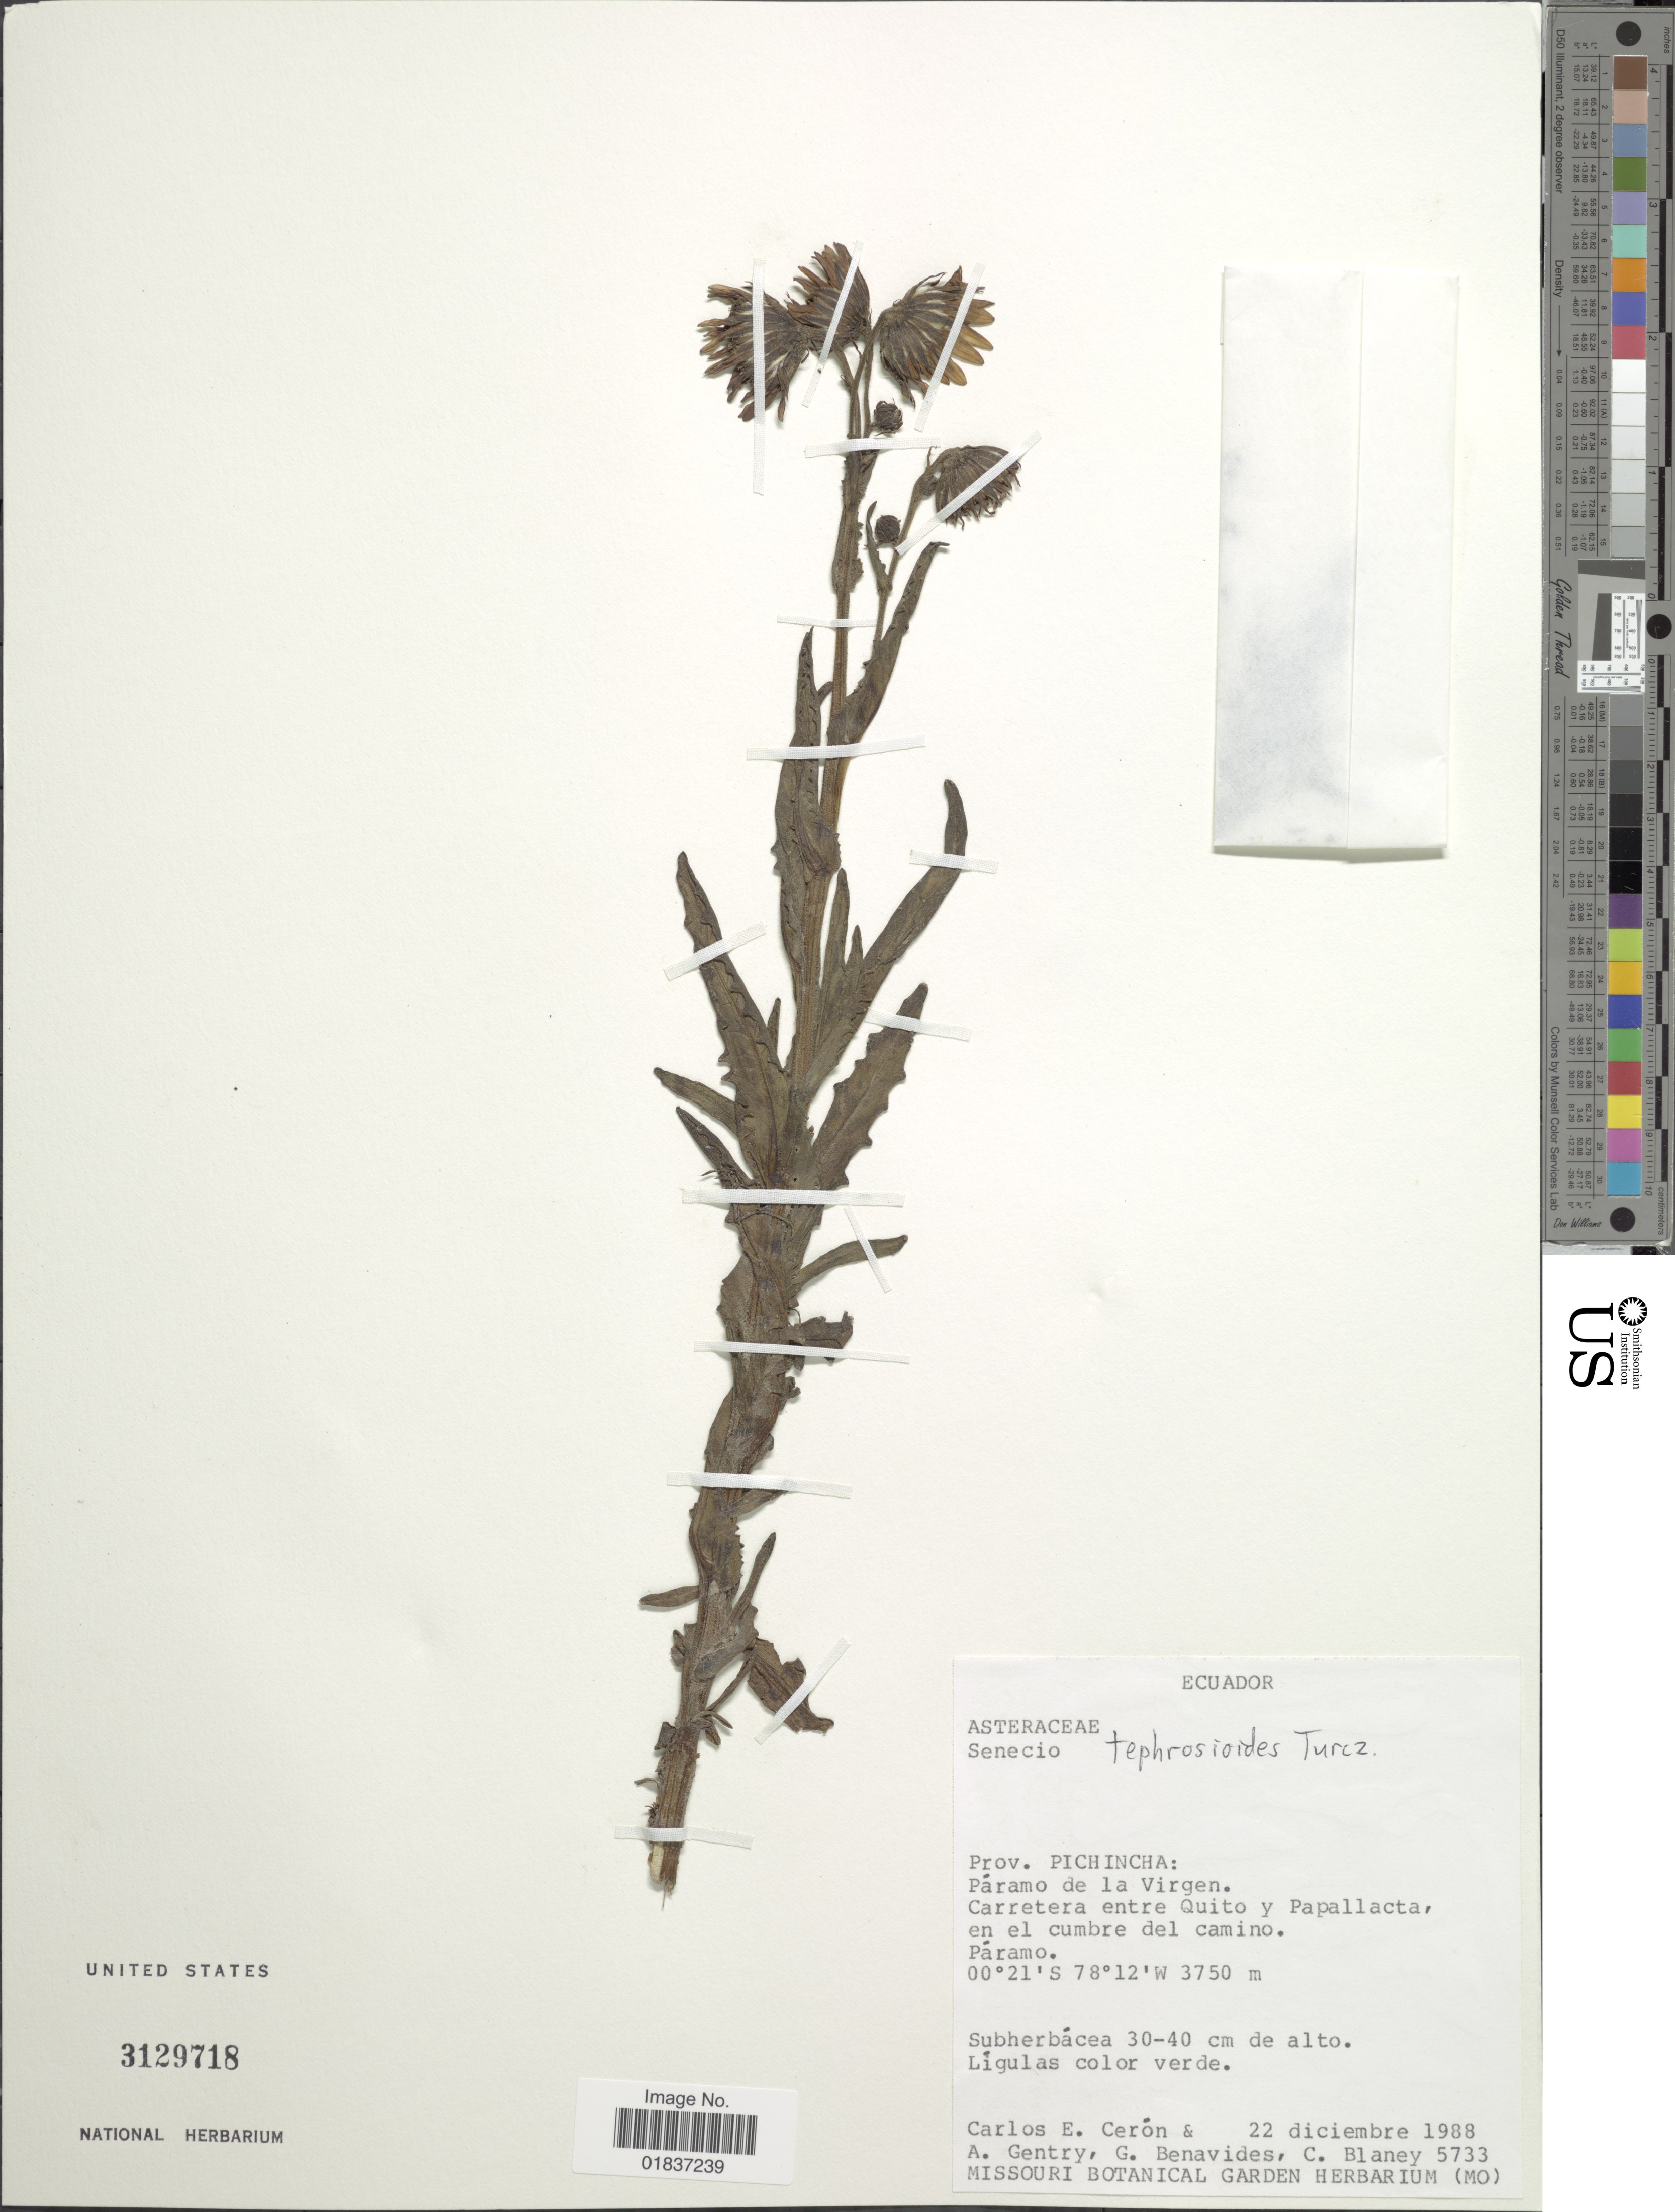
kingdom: Plantae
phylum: Tracheophyta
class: Magnoliopsida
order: Asterales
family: Asteraceae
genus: Senecio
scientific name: Senecio tephrosioides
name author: Turcz.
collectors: C. E. Cerón M., A. H. Gentry, G. Benavides & C. Blaney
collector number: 5733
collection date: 1988-12-22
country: Ecuador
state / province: Pichincha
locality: Prov. Pichincha: Paramo de la Virgen. Carretera entre Quito y Papallacta en el cumbre del camino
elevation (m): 3750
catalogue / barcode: US 3129718